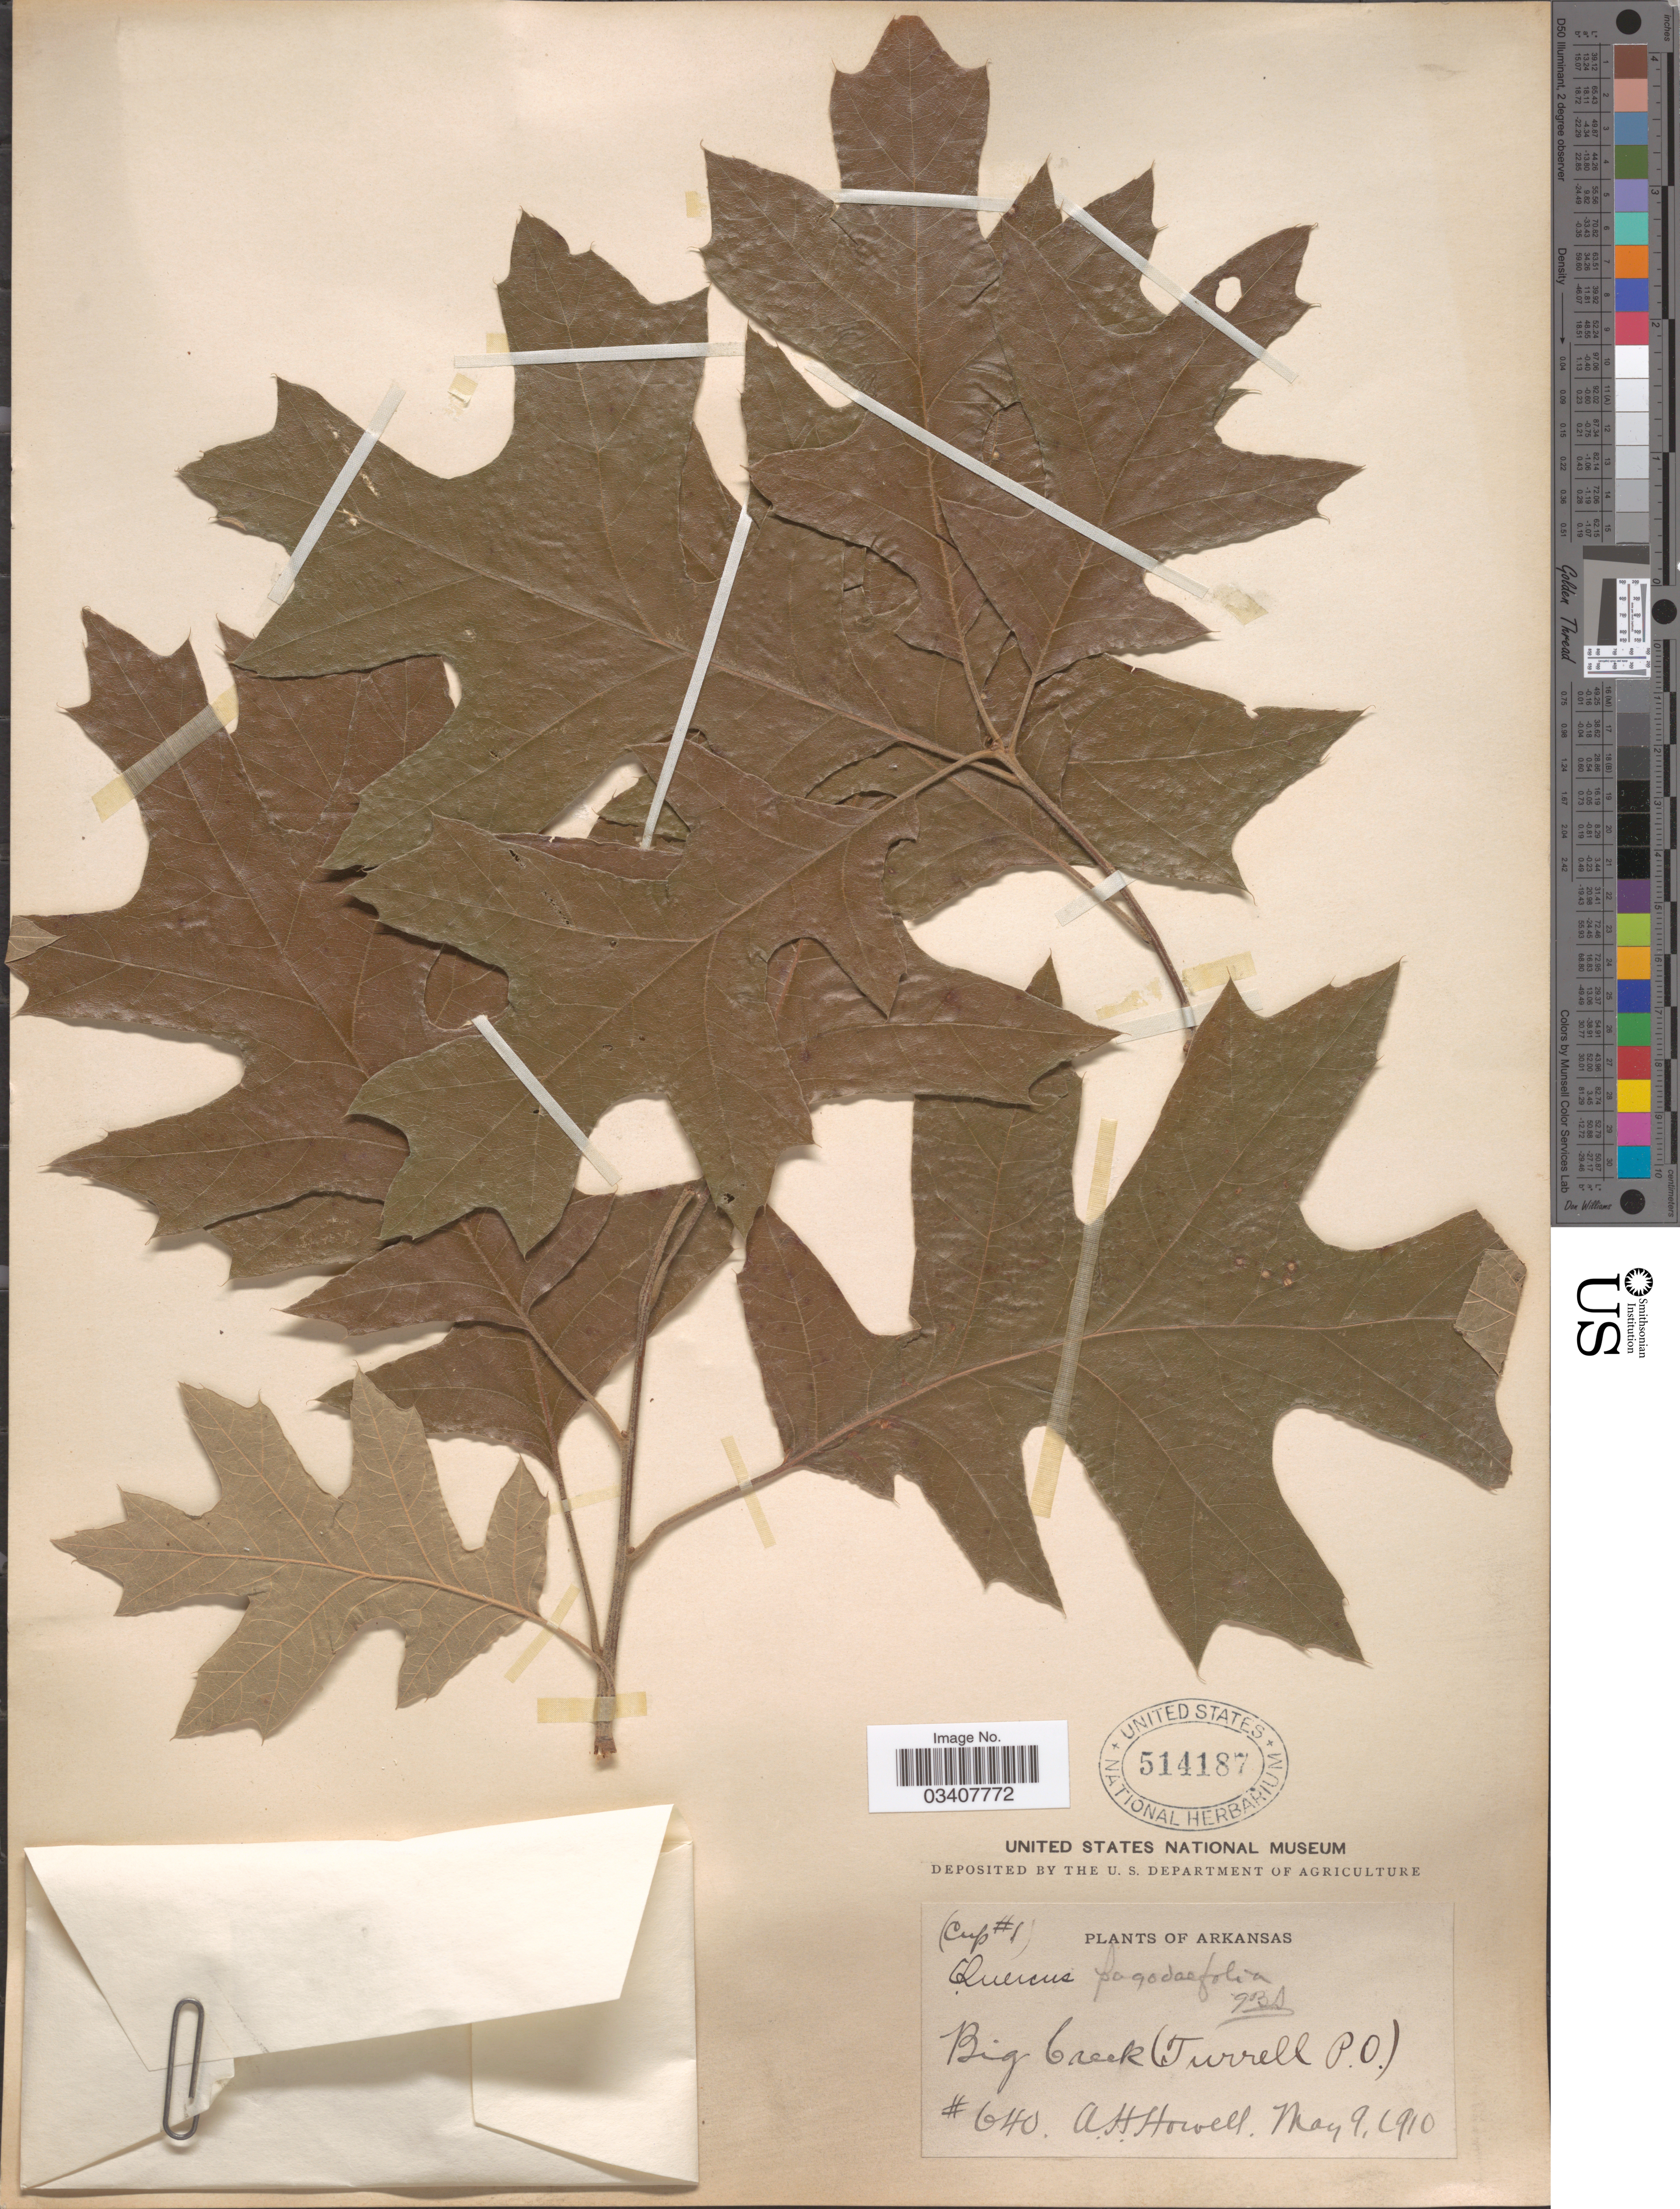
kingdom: Plantae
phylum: Tracheophyta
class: Magnoliopsida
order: Fagales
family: Fagaceae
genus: Quercus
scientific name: Quercus pagodifolia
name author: (Elliott) Ashe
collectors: A. Howell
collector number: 640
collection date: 1910-05-09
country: United States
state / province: Arkansas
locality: Big Creek (Turrell P.O.).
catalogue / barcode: US 514187